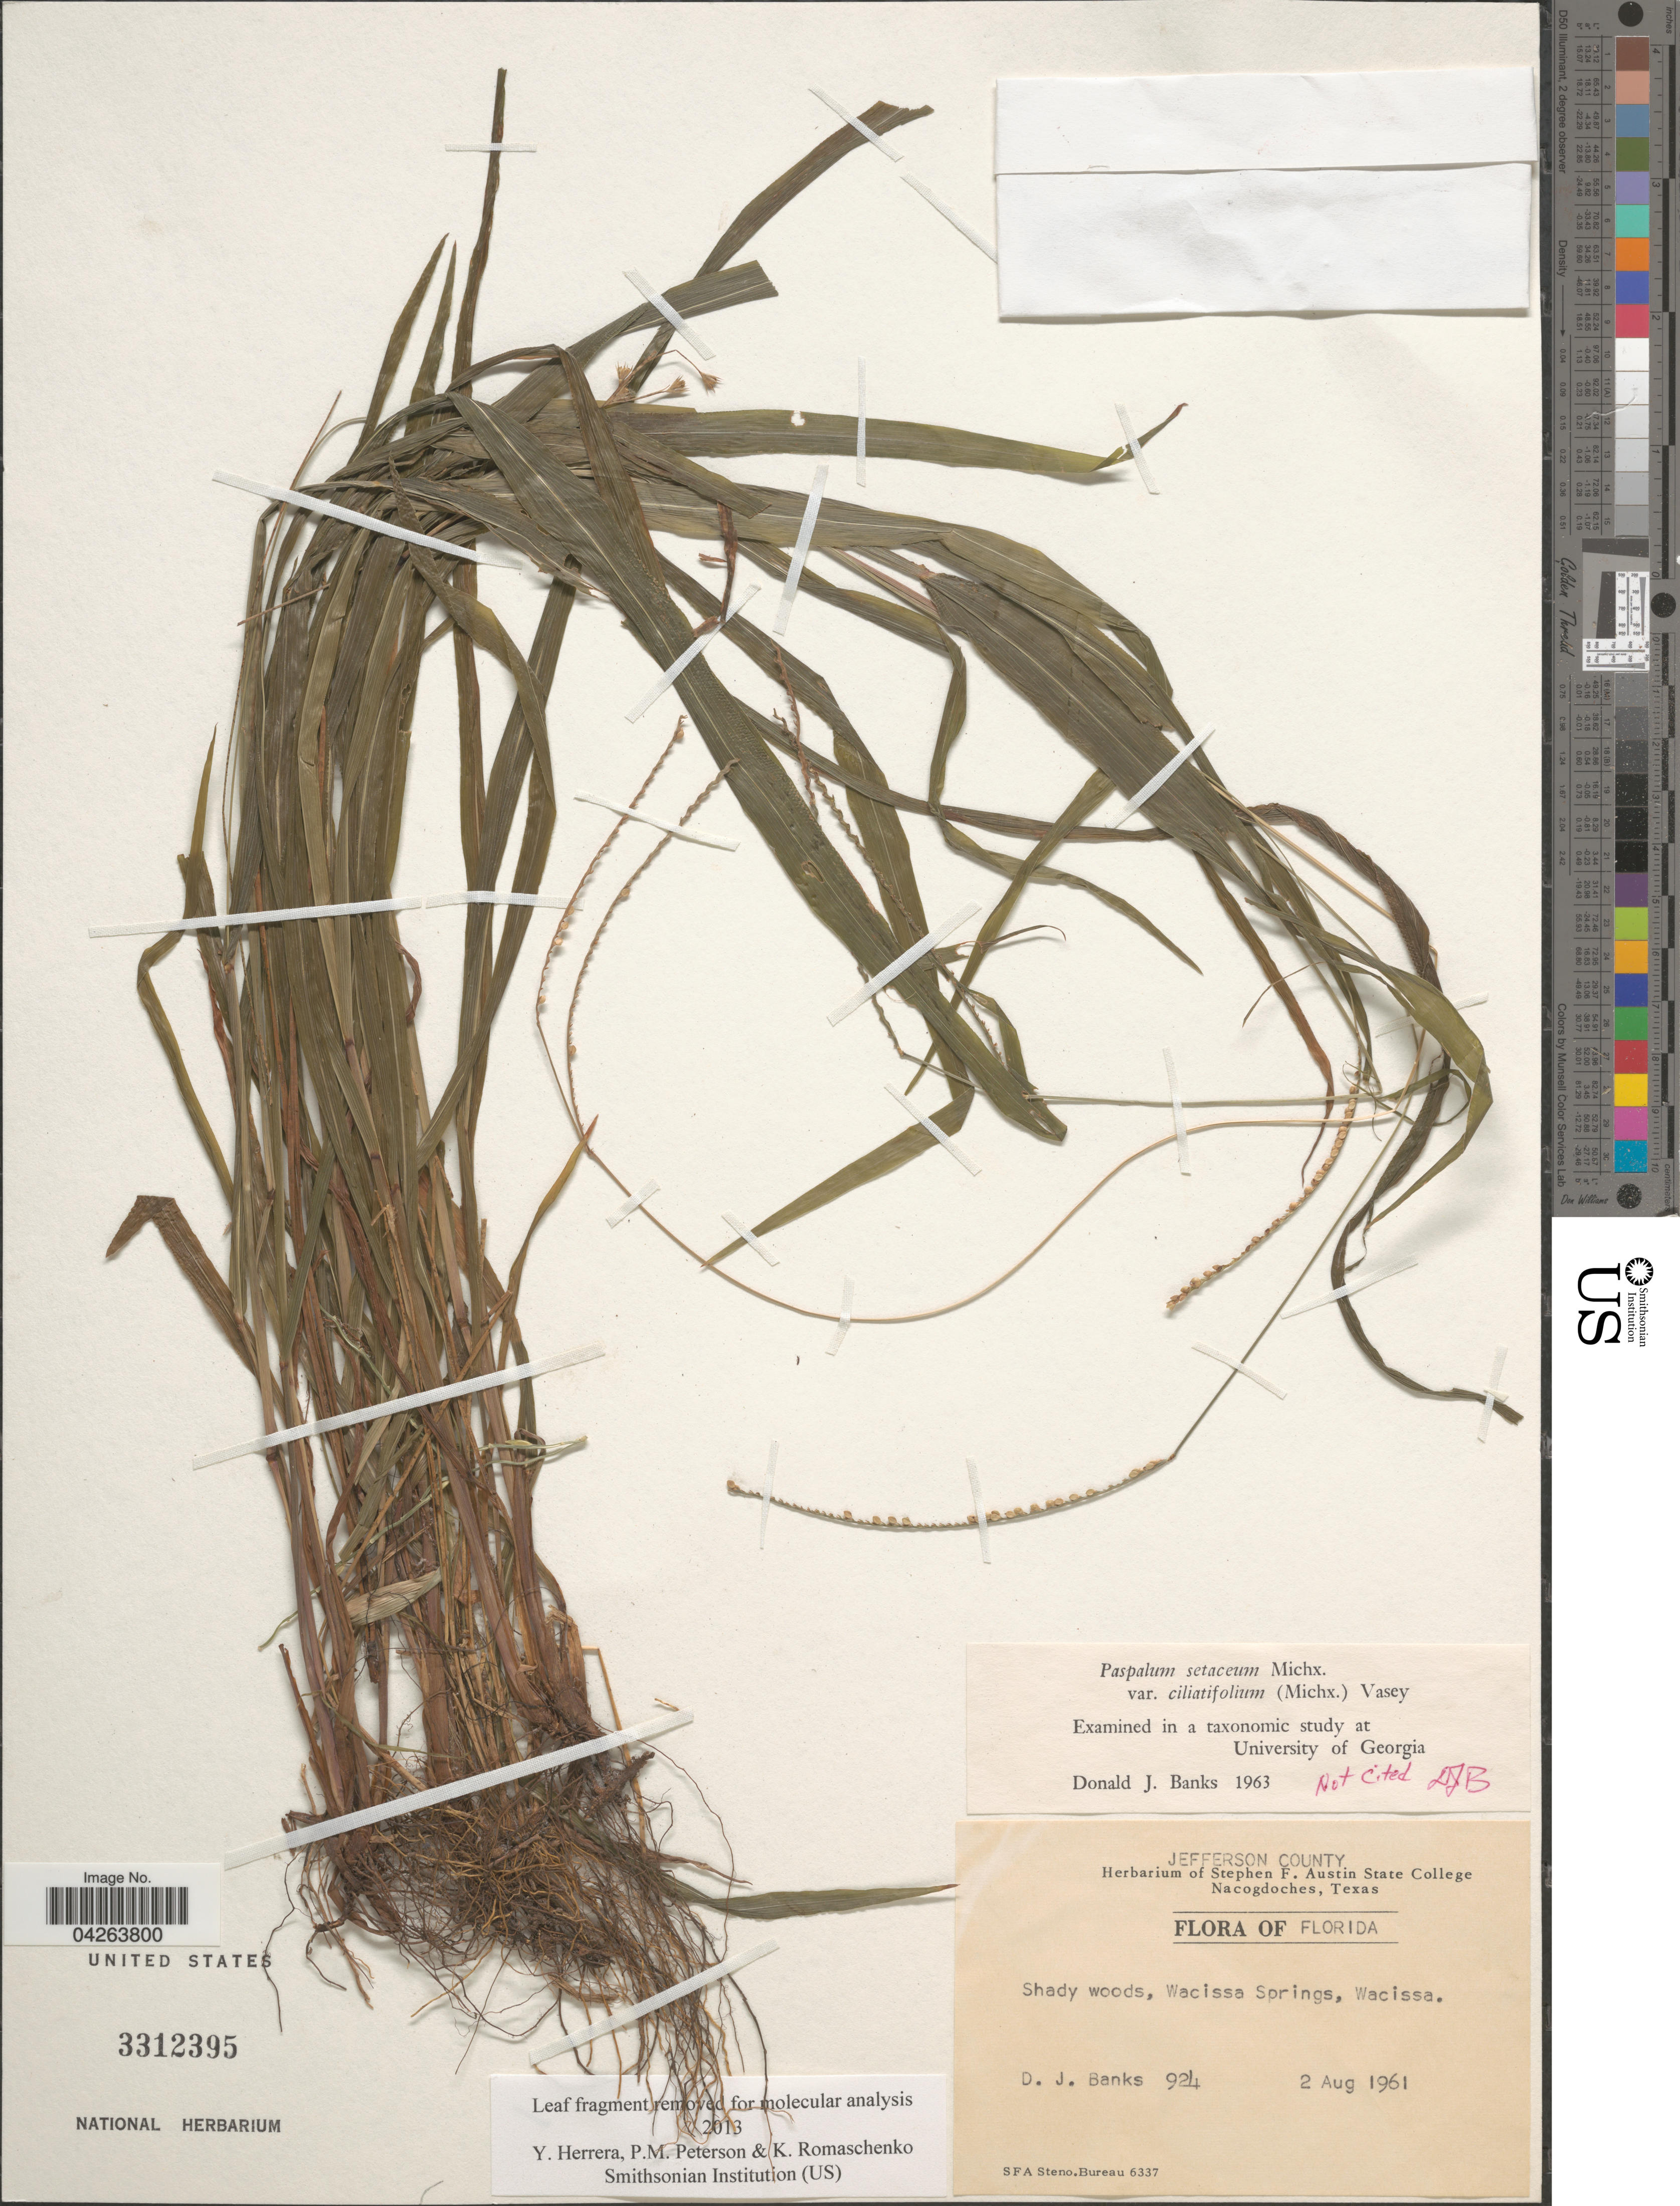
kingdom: Plantae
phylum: Tracheophyta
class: Liliopsida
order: Poales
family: Poaceae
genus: Paspalum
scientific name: Paspalum setaceum var. ciliatifolium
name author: (Michx.) Vasey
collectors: D. J. Banks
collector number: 924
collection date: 1961-08-02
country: United States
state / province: Florida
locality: Jefferson County. Shady woods, Wacissa Springs, Wacissa.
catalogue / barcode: US 3312395